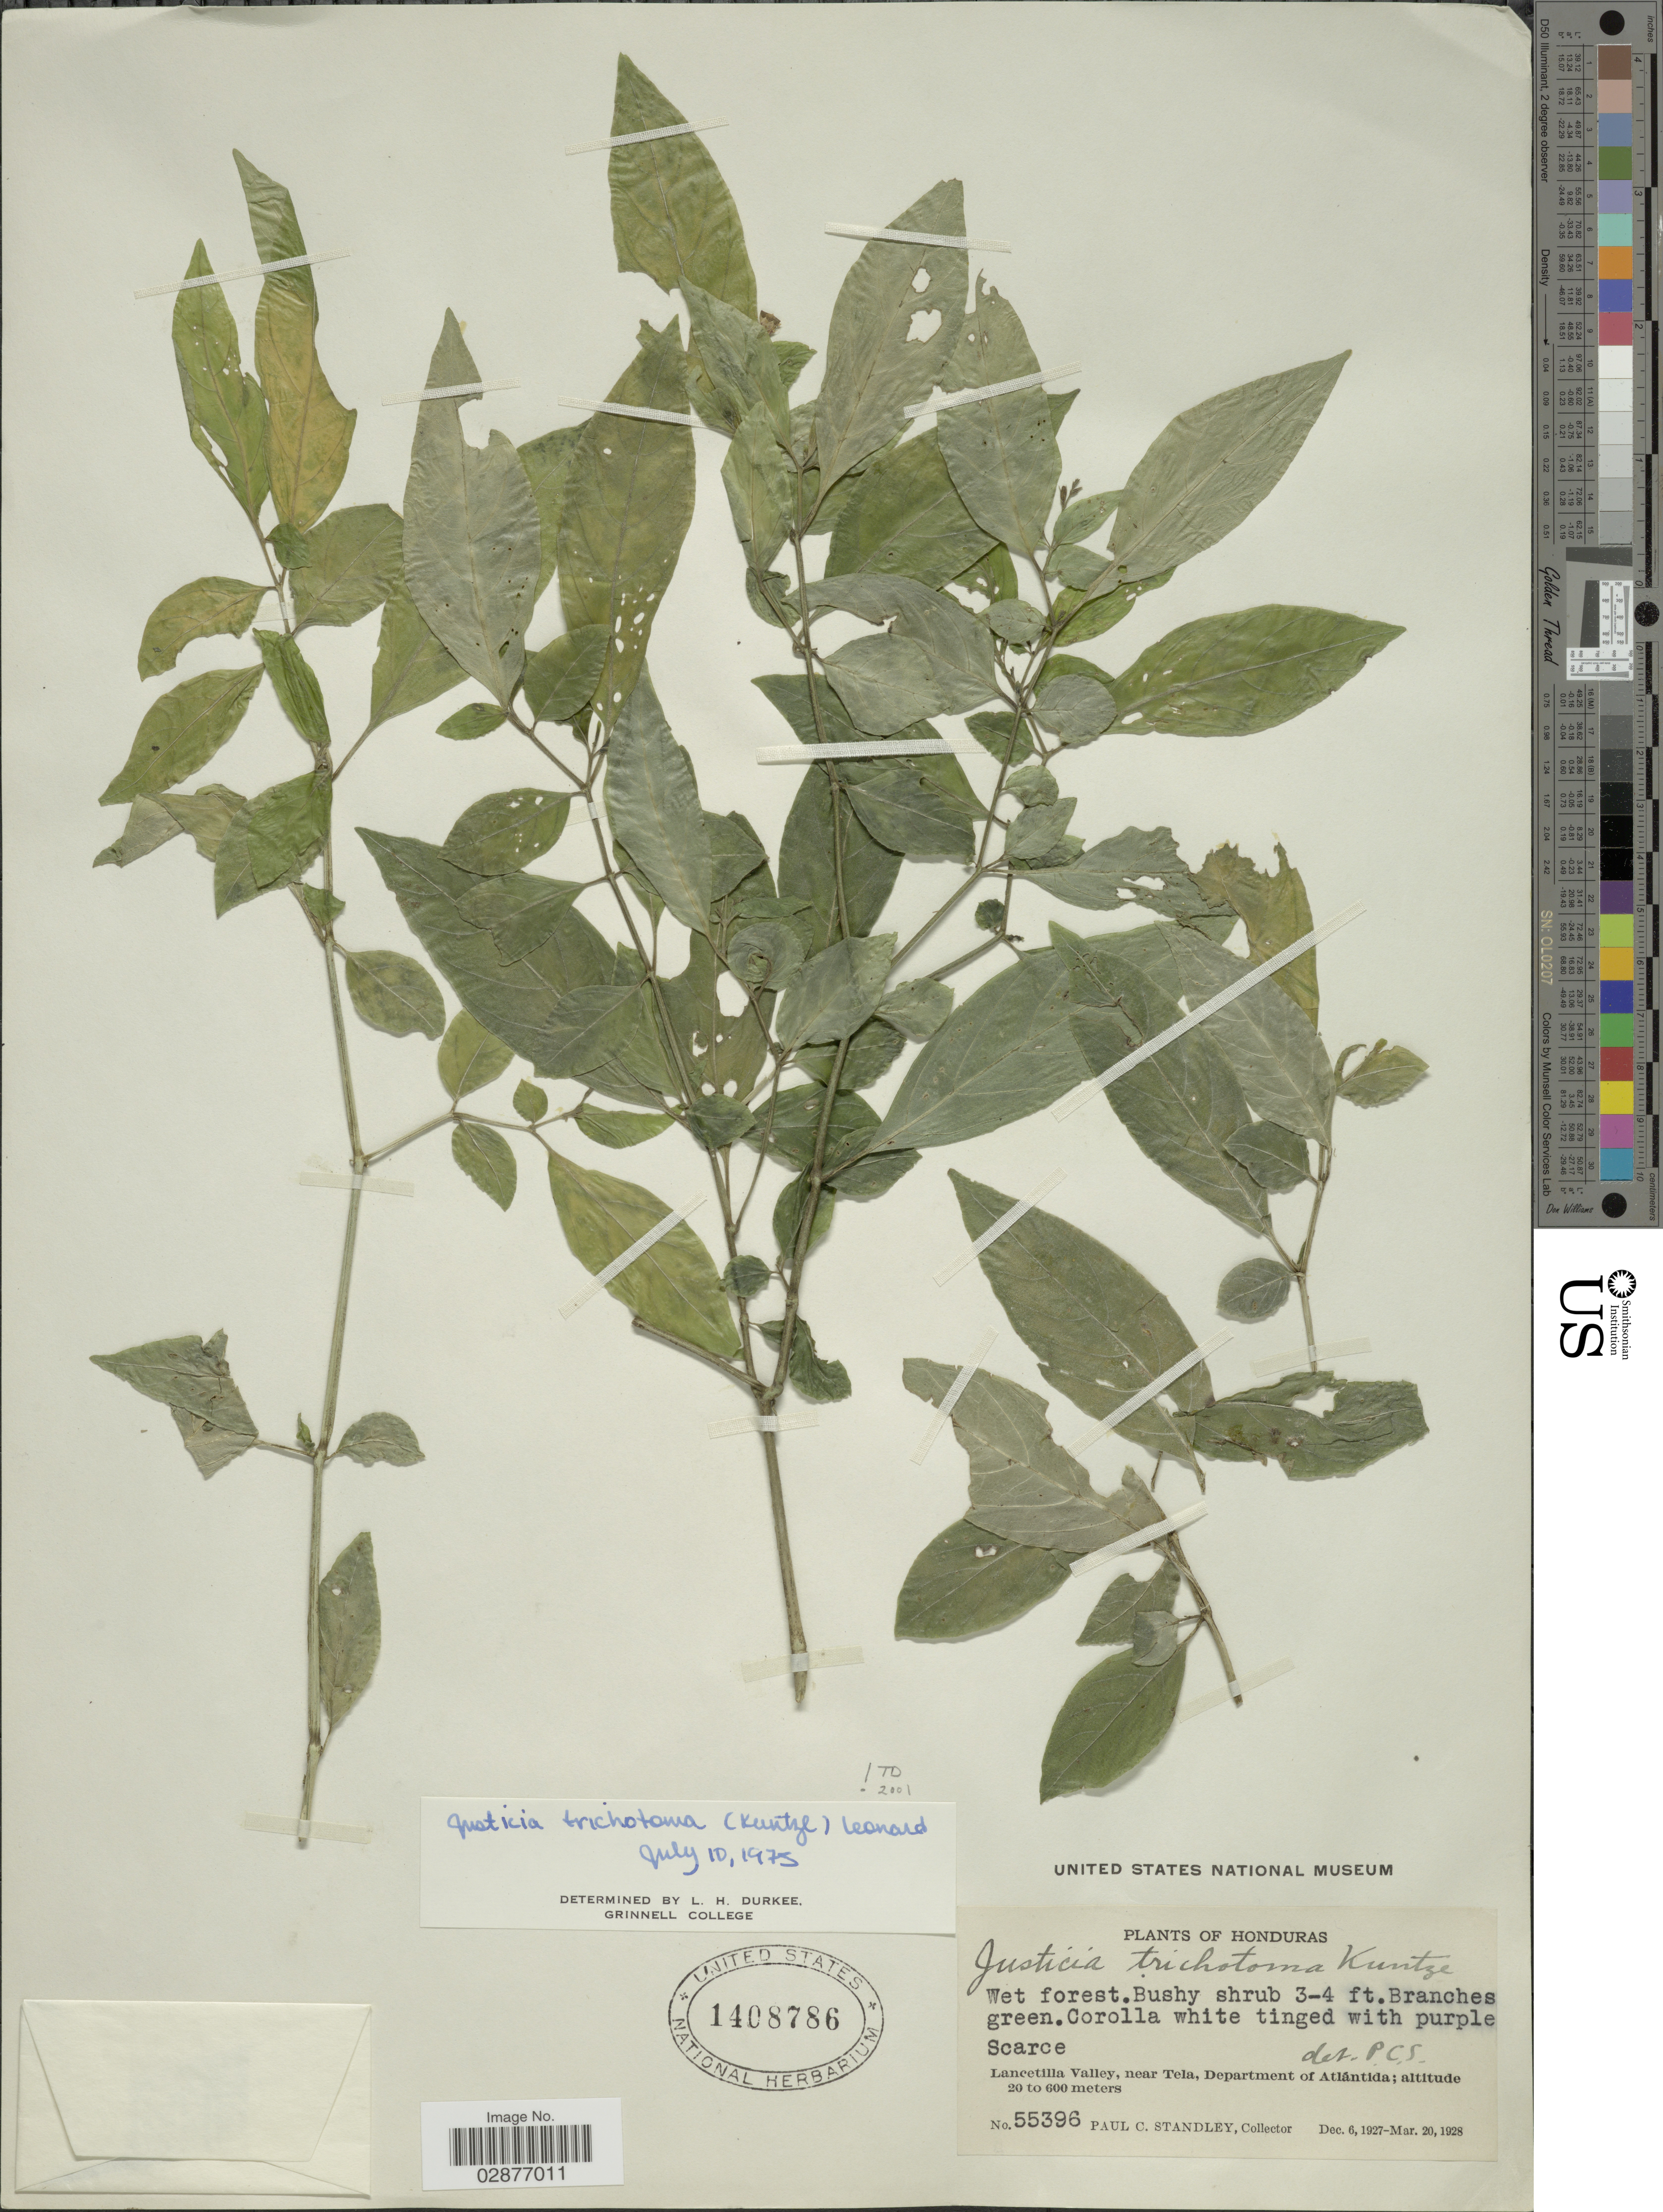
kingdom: Plantae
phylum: Tracheophyta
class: Magnoliopsida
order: Lamiales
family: Acanthaceae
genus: Justicia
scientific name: Justicia trichotoma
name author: (Kuntze) Leonard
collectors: P. C. Standley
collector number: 55396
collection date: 1927-12-06/1928-03-20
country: Honduras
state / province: Atlántida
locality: Lancetilla Valley, near Tela, Department of Atlántida.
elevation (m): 20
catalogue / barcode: US 1408786